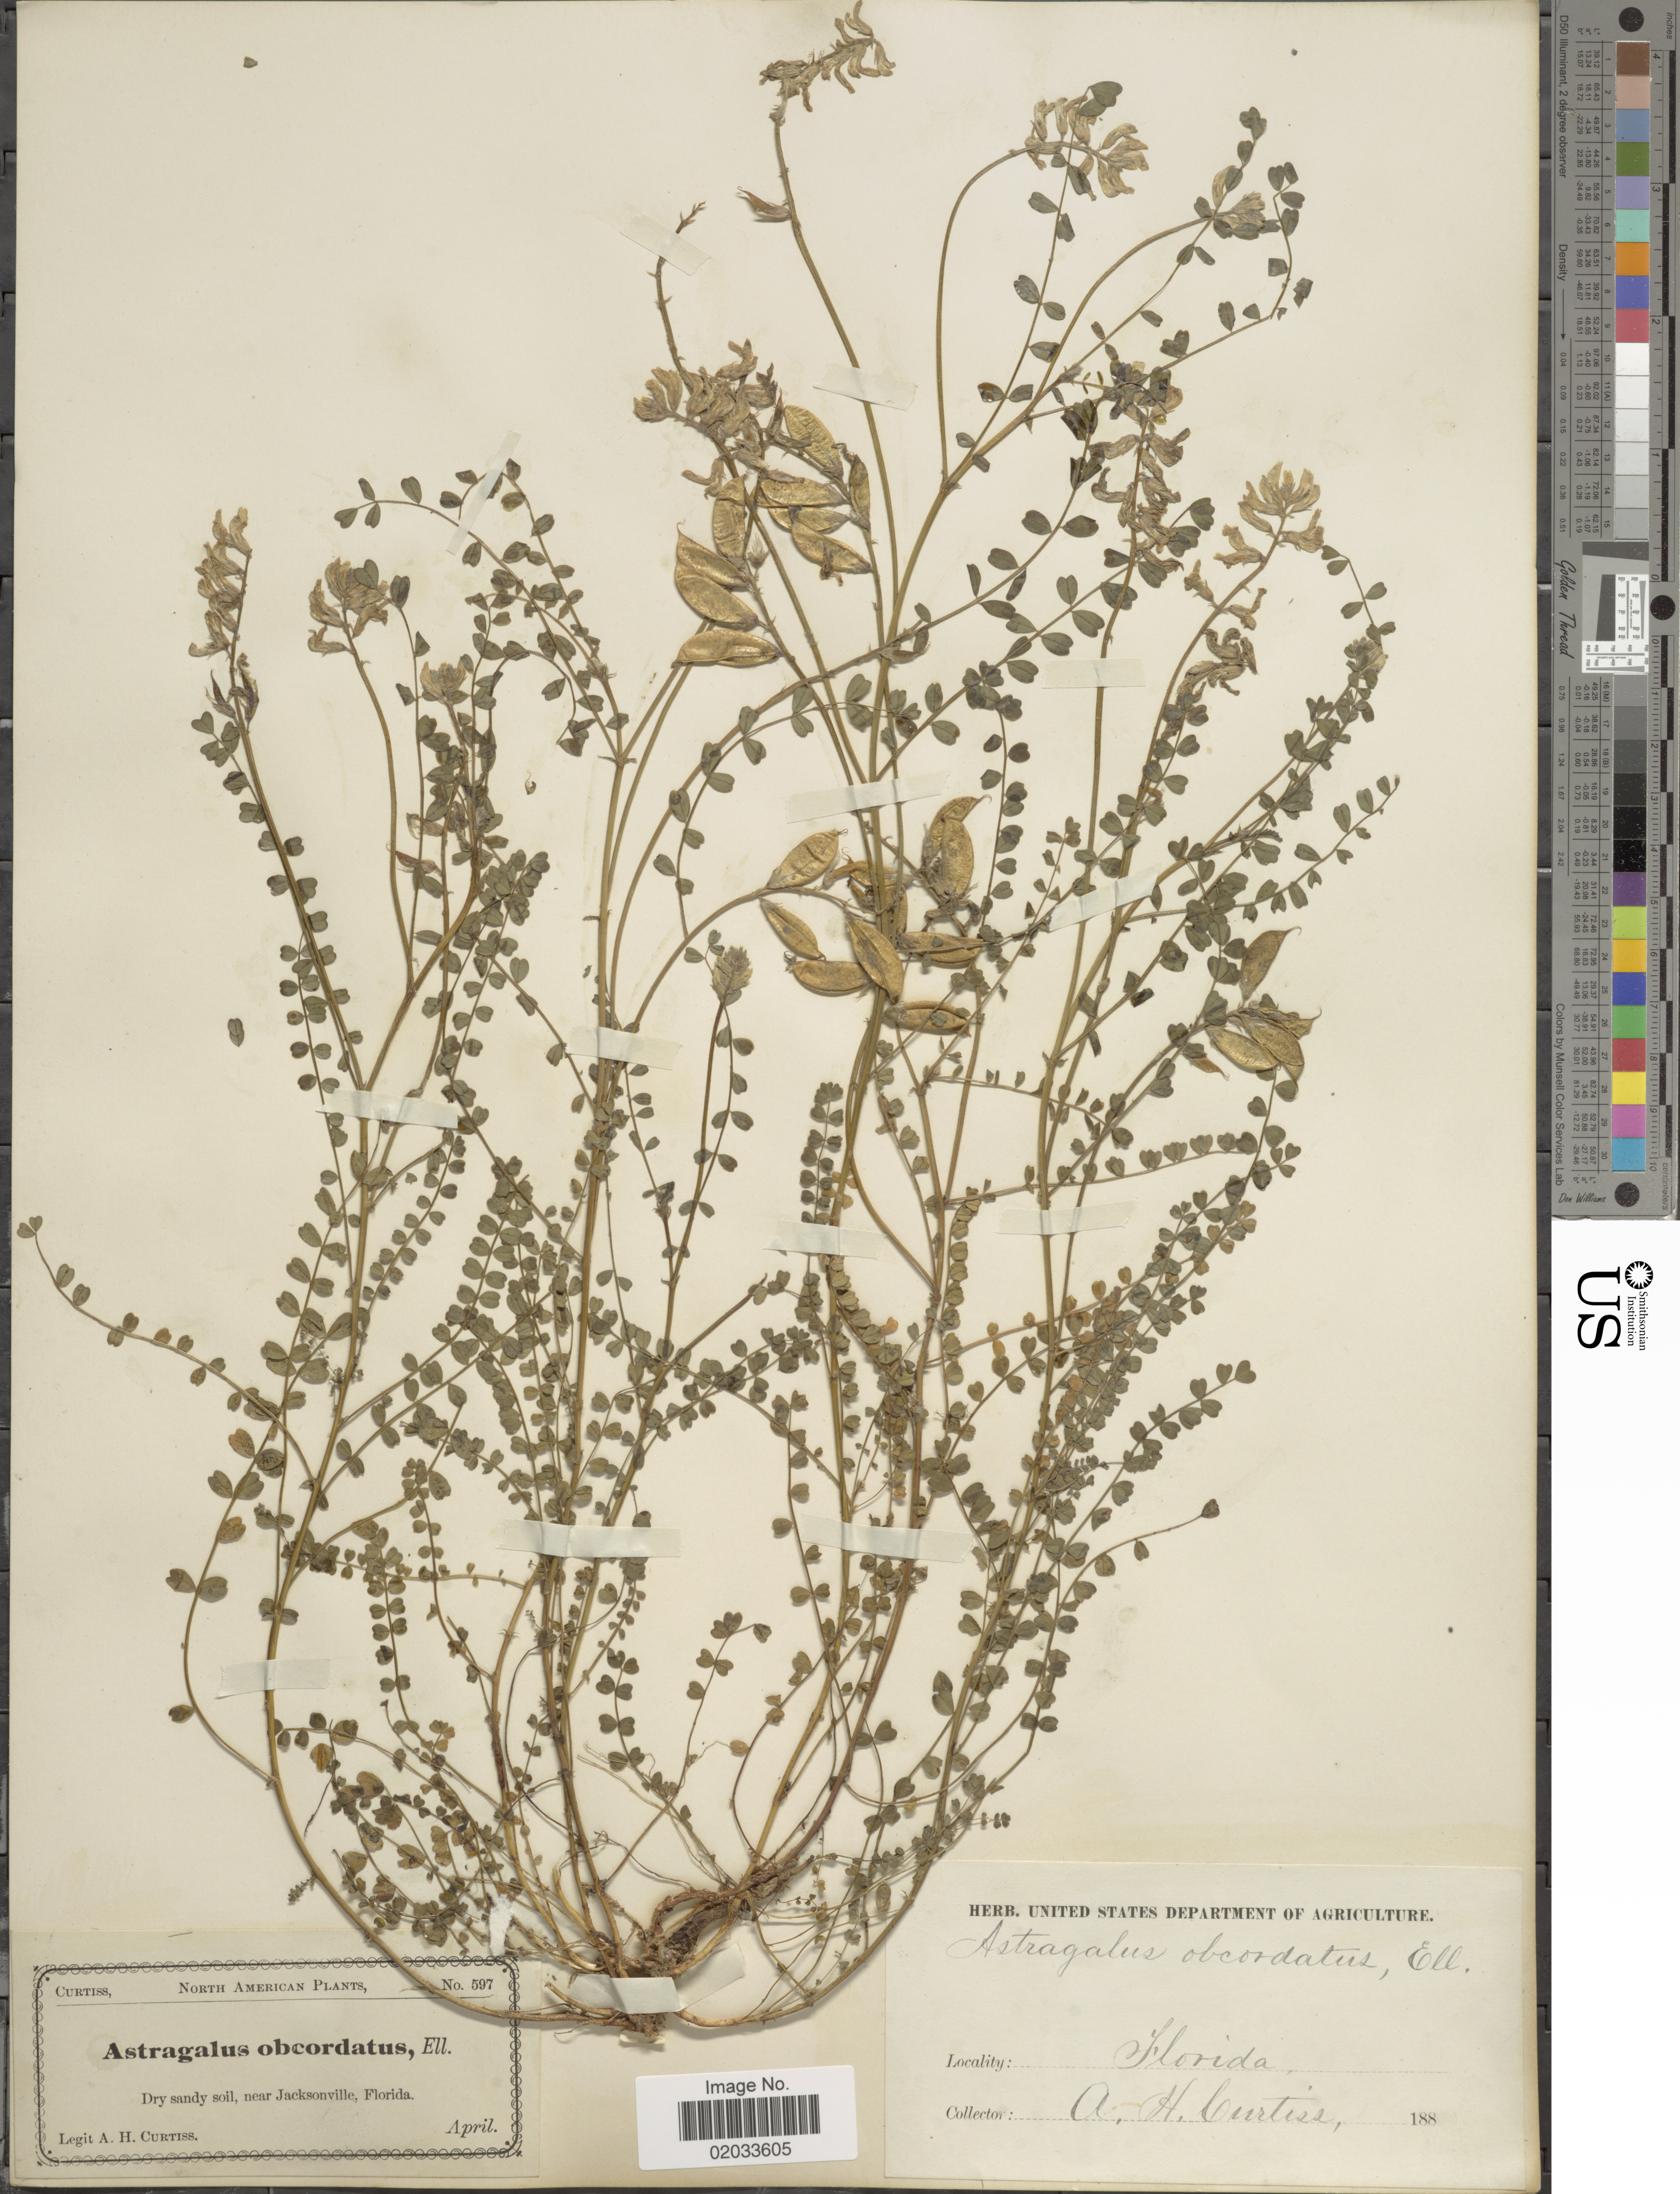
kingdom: Plantae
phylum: Tracheophyta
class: Magnoliopsida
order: Fabales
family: Fabaceae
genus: Astragalus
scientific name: Astragalus obcordatus Boiss., nom. illeg.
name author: Boiss.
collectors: A. H. Curtiss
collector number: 597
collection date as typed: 188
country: United States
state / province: Florida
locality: Dry sandy soil, near Jacksonville.